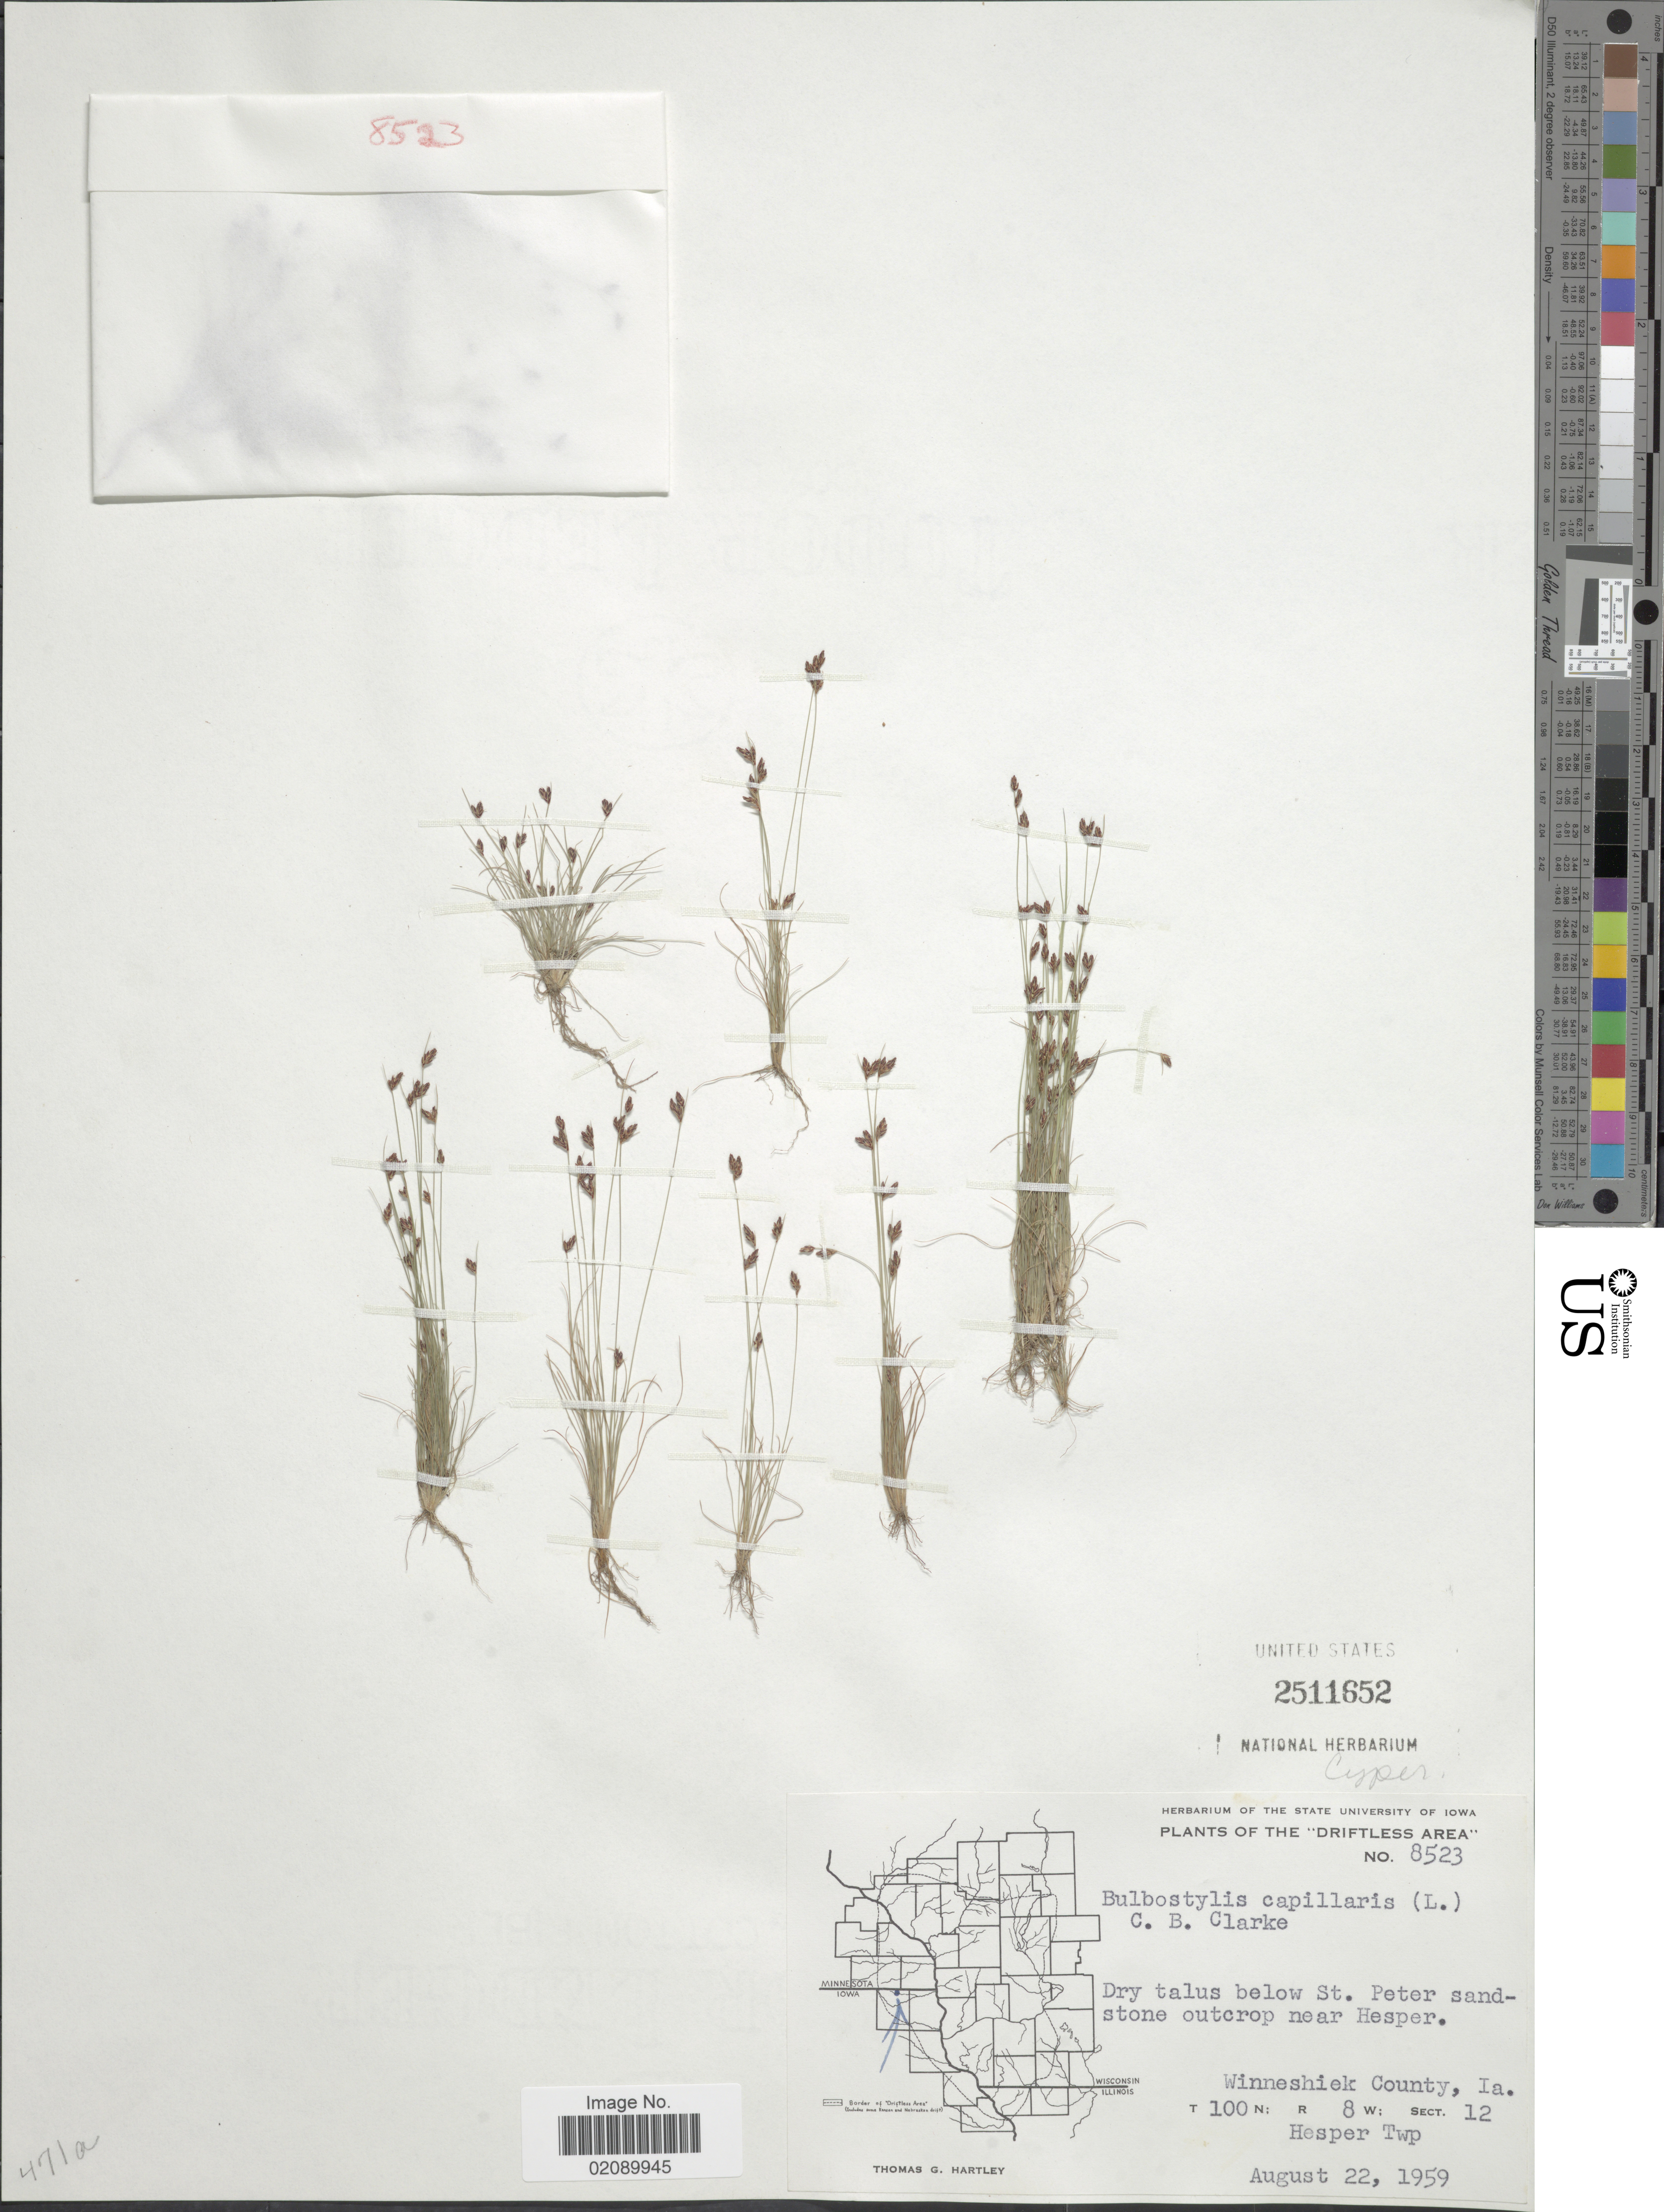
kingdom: Plantae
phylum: Tracheophyta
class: Liliopsida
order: Poales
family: Cyperaceae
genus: Bulbostylis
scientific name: Bulbostylis capillaris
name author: (L.) Kunth ex C.B. Clarke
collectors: T. G. Hartley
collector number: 8523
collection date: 1959-08-22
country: United States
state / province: Iowa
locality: Driftless Area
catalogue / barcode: US 2511652